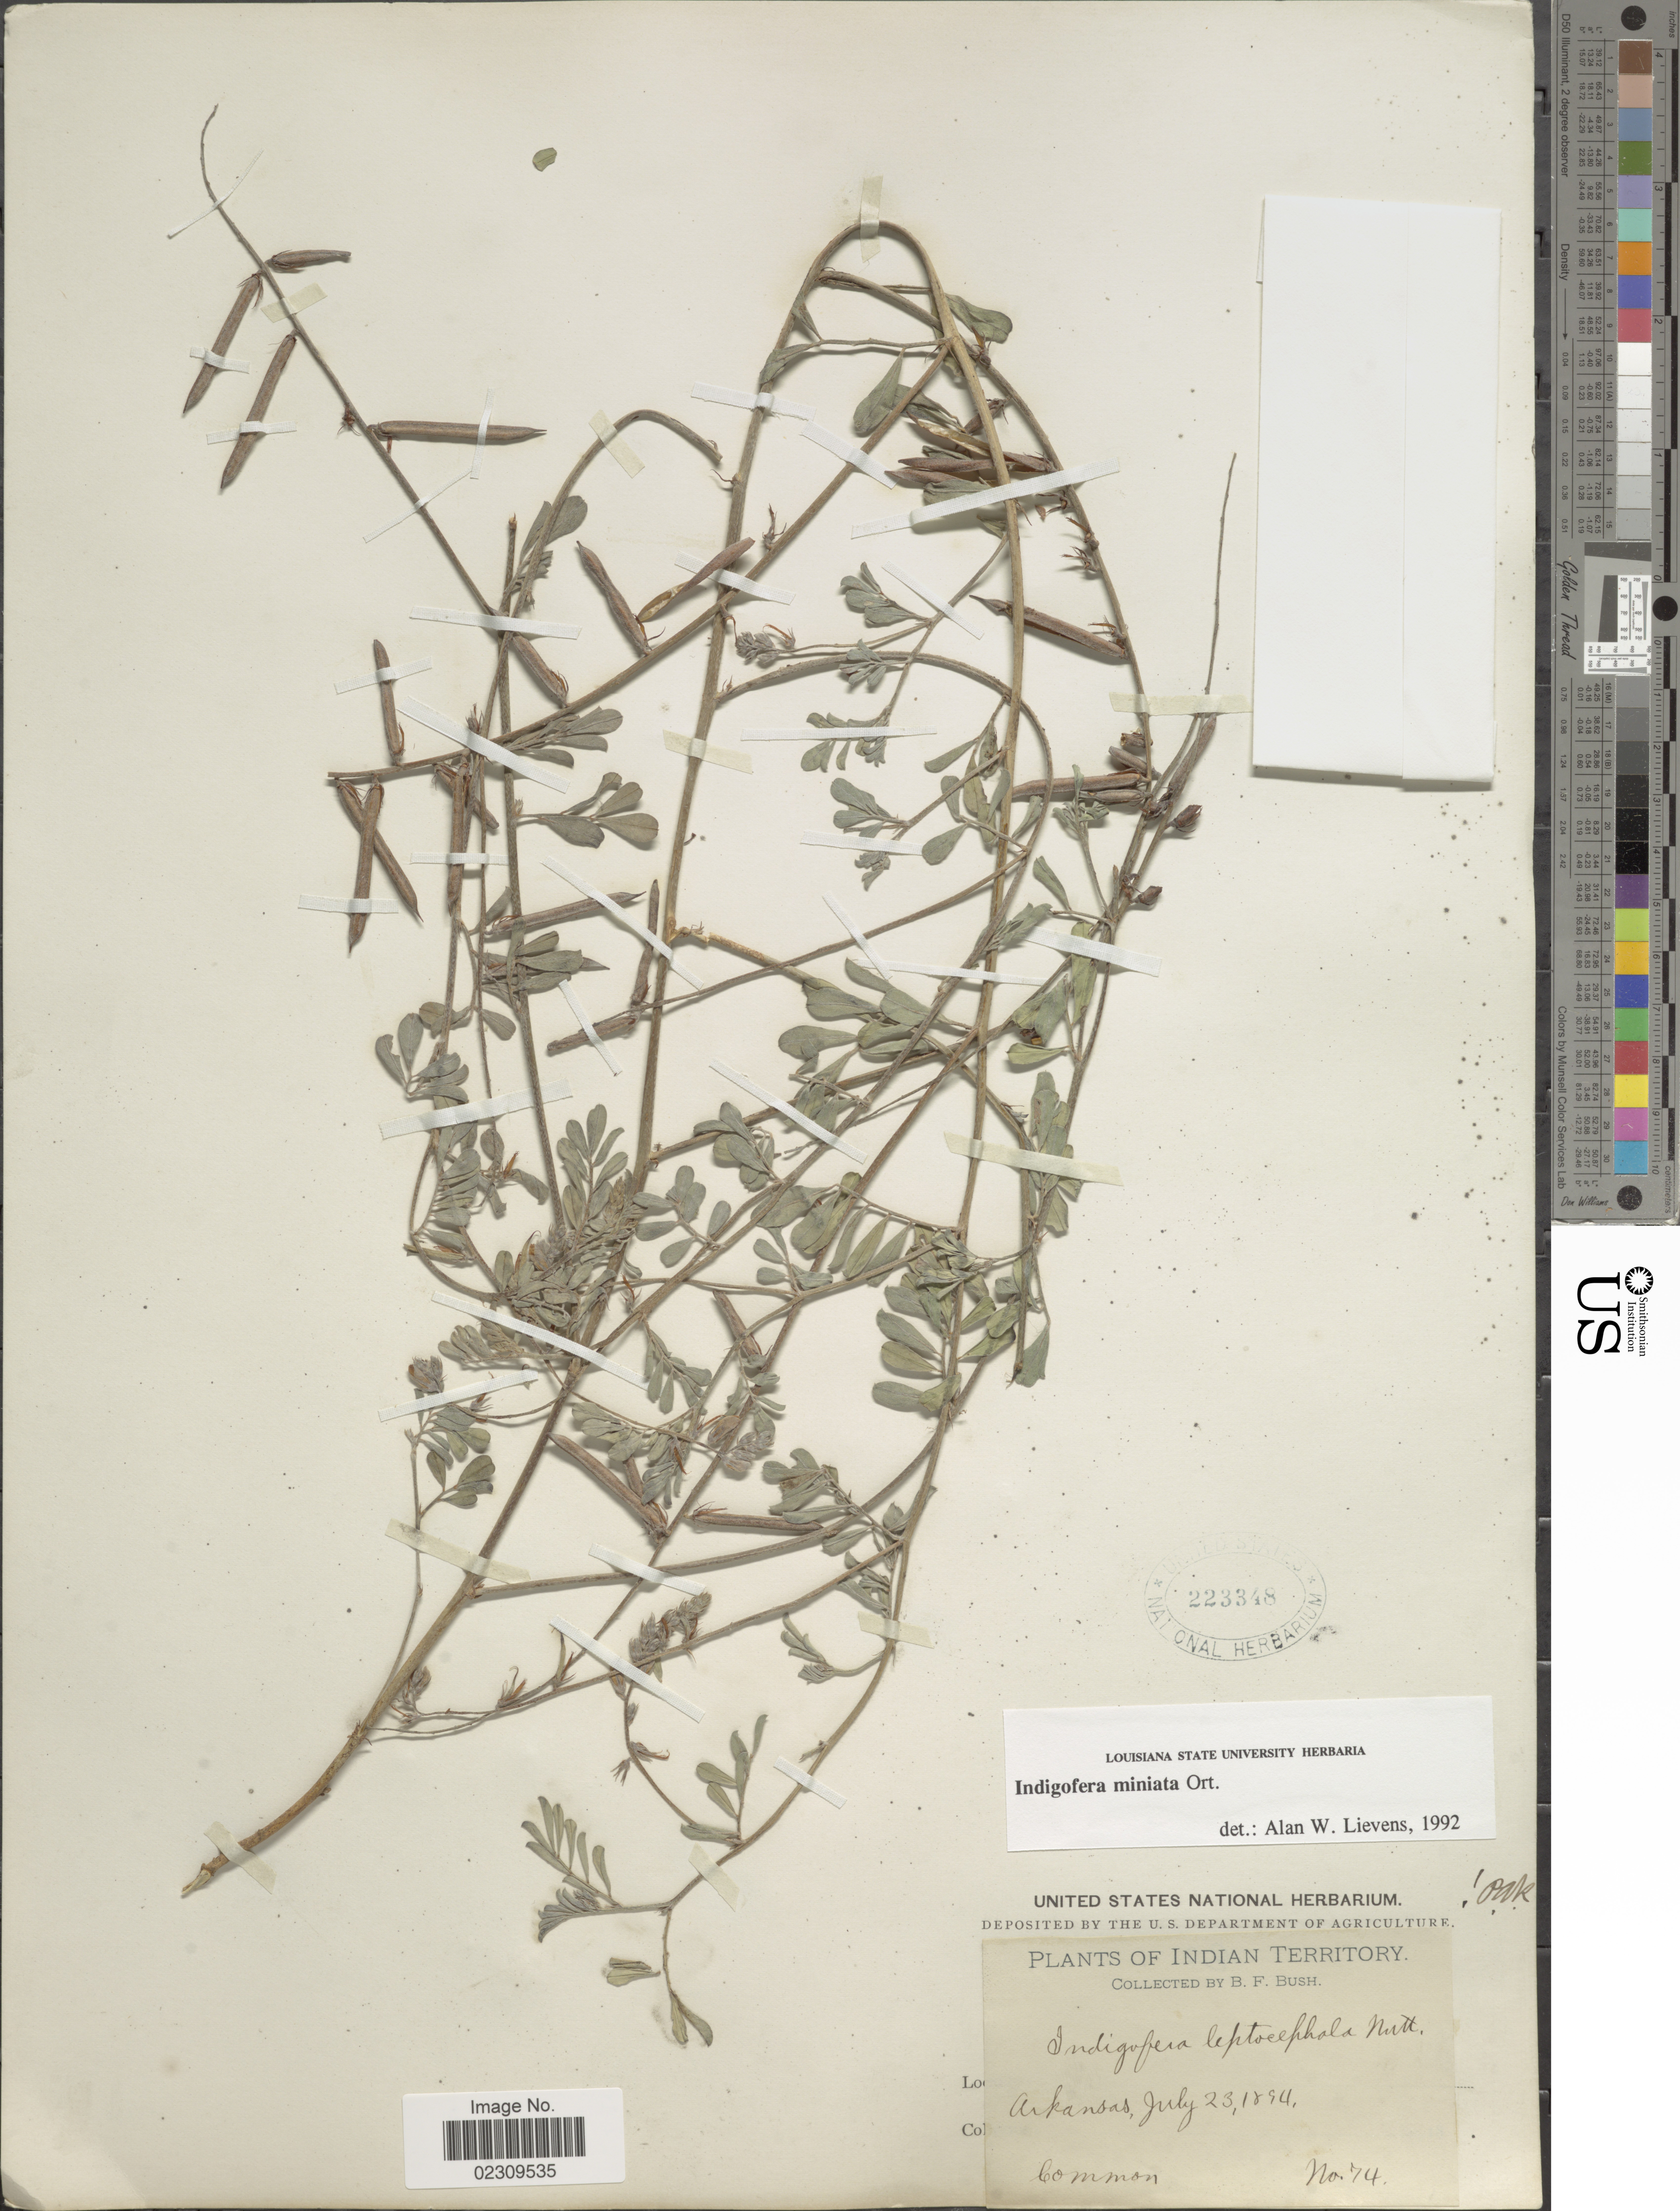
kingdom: Plantae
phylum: Tracheophyta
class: Magnoliopsida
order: Fabales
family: Fabaceae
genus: Indigofera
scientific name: Indigofera miniata var. leptosepala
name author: Ortega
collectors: B. F. Bush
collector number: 74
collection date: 1894-07-23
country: United States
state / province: Arkansas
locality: Indian Territory.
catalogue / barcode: US 223348